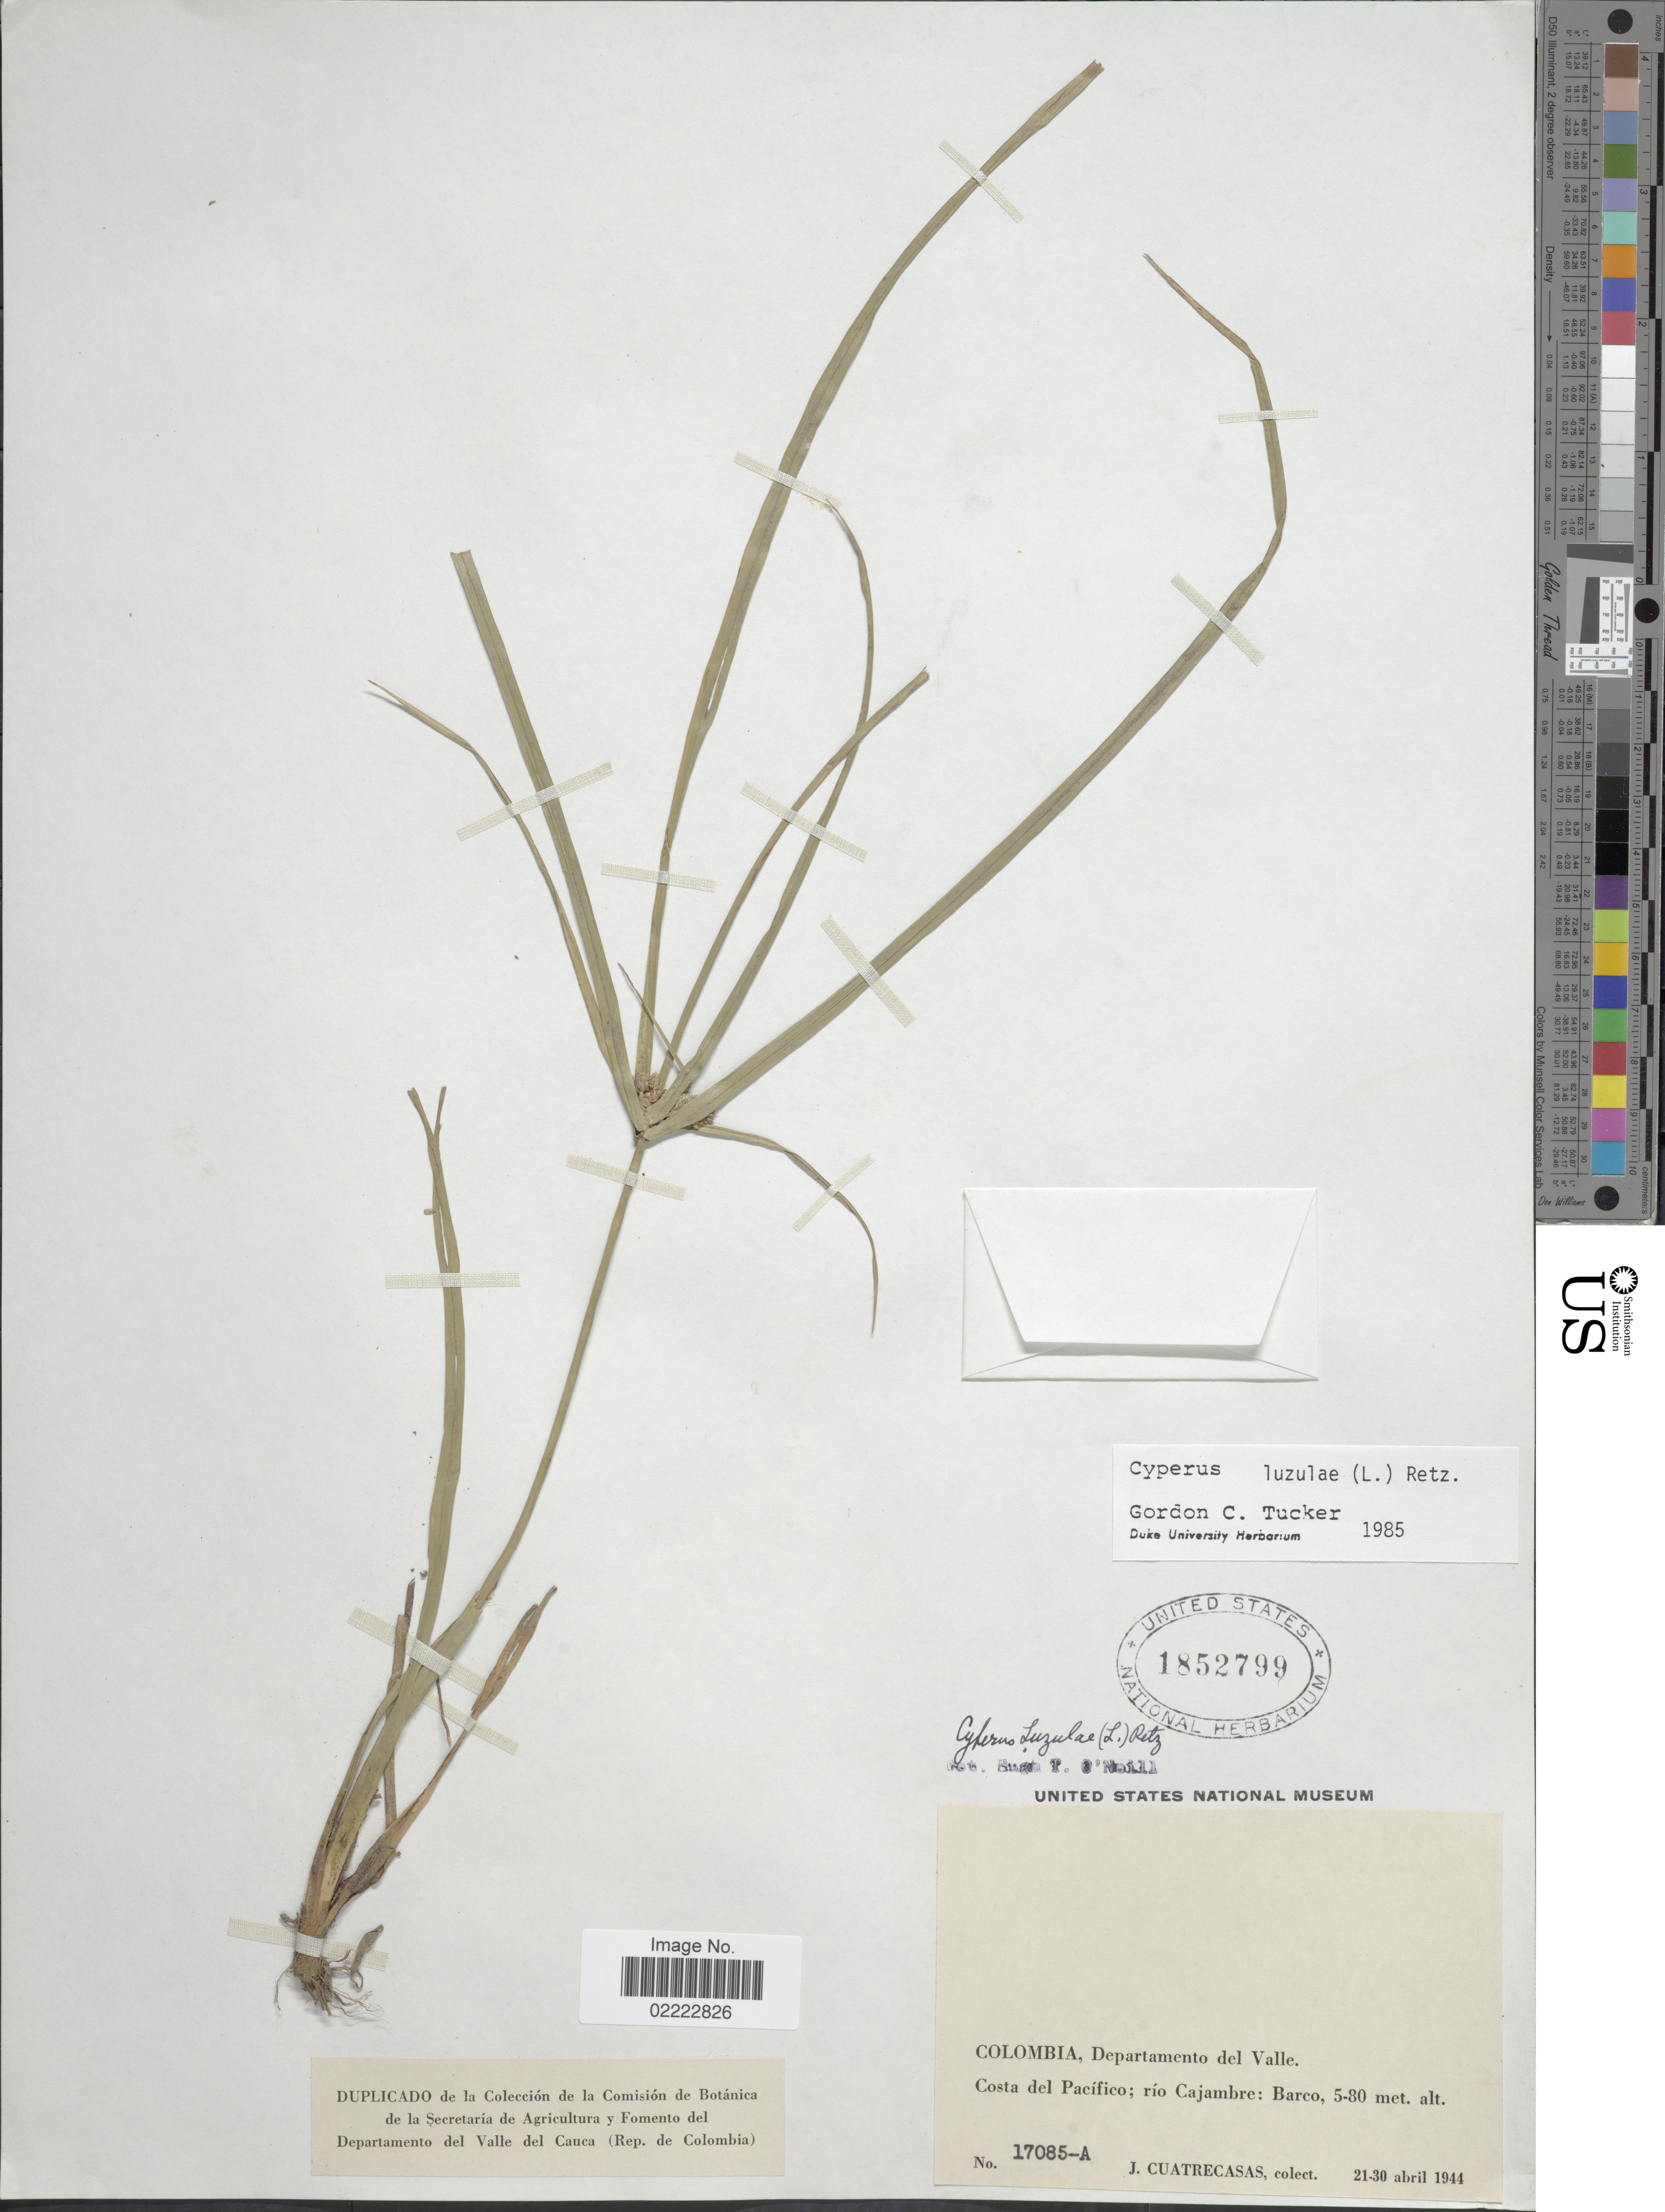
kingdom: Plantae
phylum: Tracheophyta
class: Liliopsida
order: Poales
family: Cyperaceae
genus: Cyperus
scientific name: Cyperus luzulae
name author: (L.) Rottb. ex Retz.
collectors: J. Cuatrecasas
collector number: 17085-A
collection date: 1944-04-21/1944-04-30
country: Colombia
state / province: Valle del Cauca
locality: Departamento del Valle, Costa del Pacífico; rio Cajambre: Barco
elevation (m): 5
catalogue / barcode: US 1852799